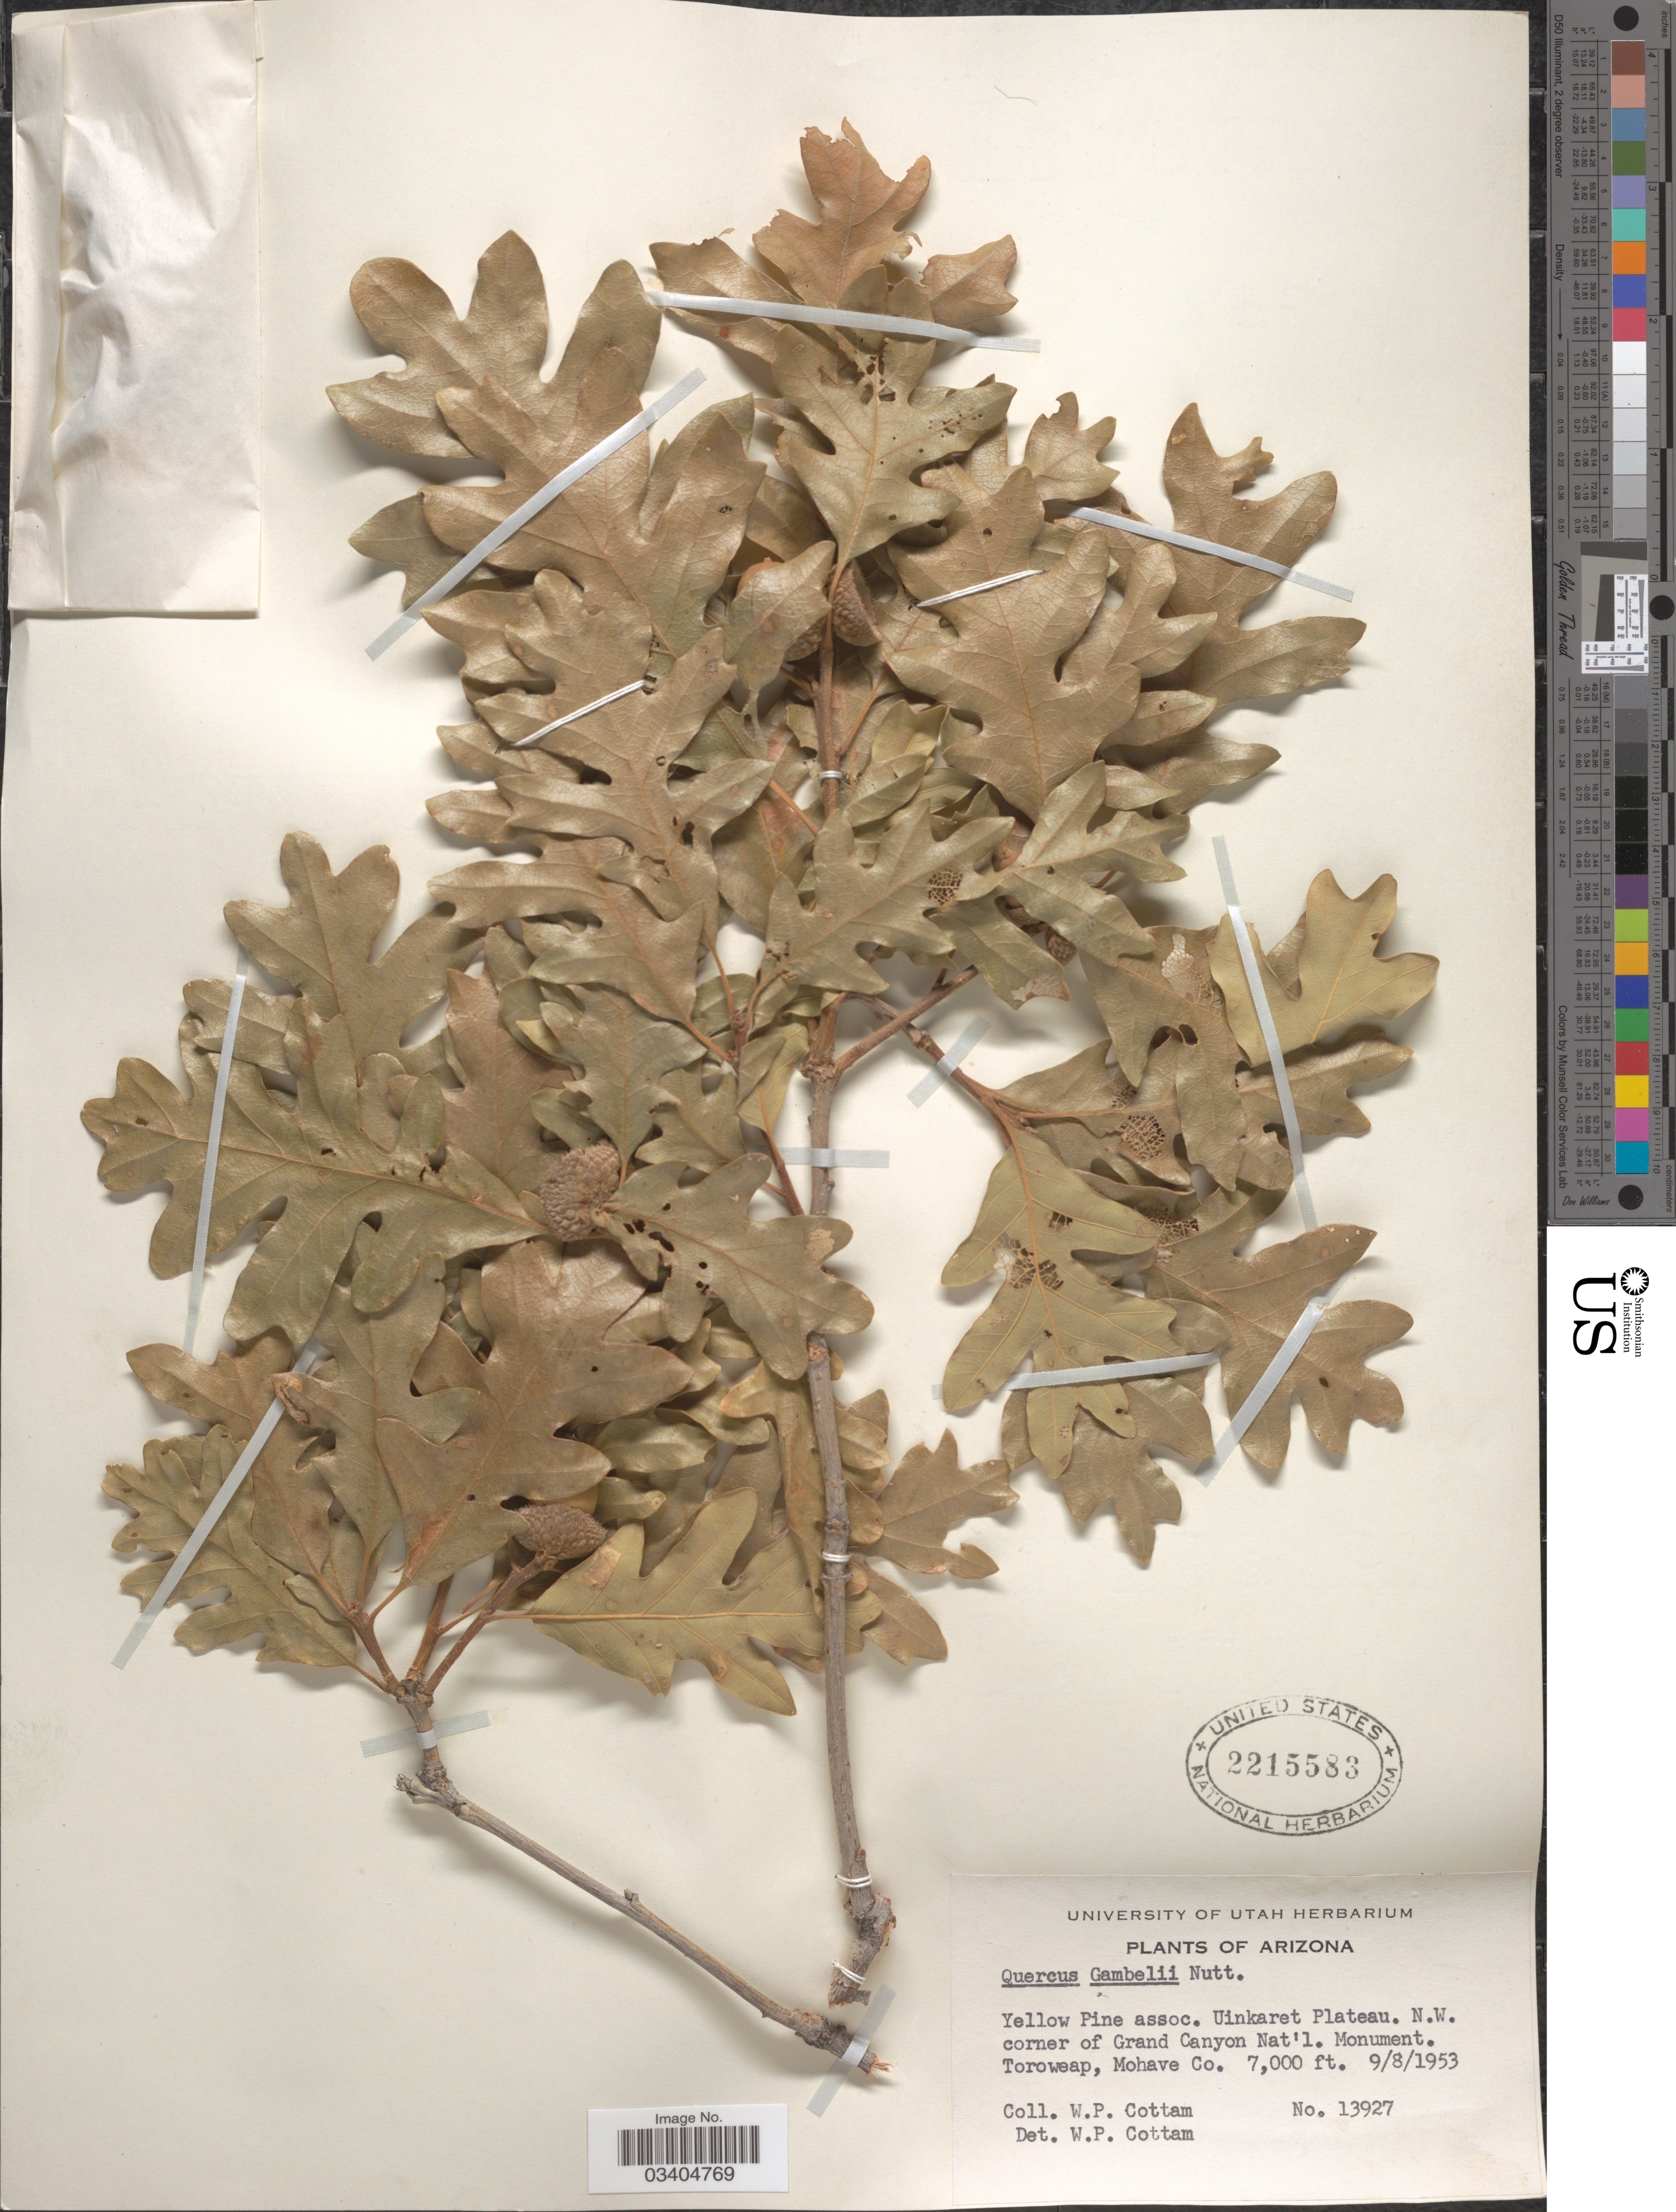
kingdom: Plantae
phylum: Tracheophyta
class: Magnoliopsida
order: Fagales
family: Fagaceae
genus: Quercus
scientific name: Quercus gambelii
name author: Nutt.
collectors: W. Cottam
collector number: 13927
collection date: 1953-09-08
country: United States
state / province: Arizona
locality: Yellow Pine assoc. Uinkaret Plateau. N.W. corner of Grand Canyon Nat'l. Monument. Toroweap, Mohave Co.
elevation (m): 2134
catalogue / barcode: US 2215583